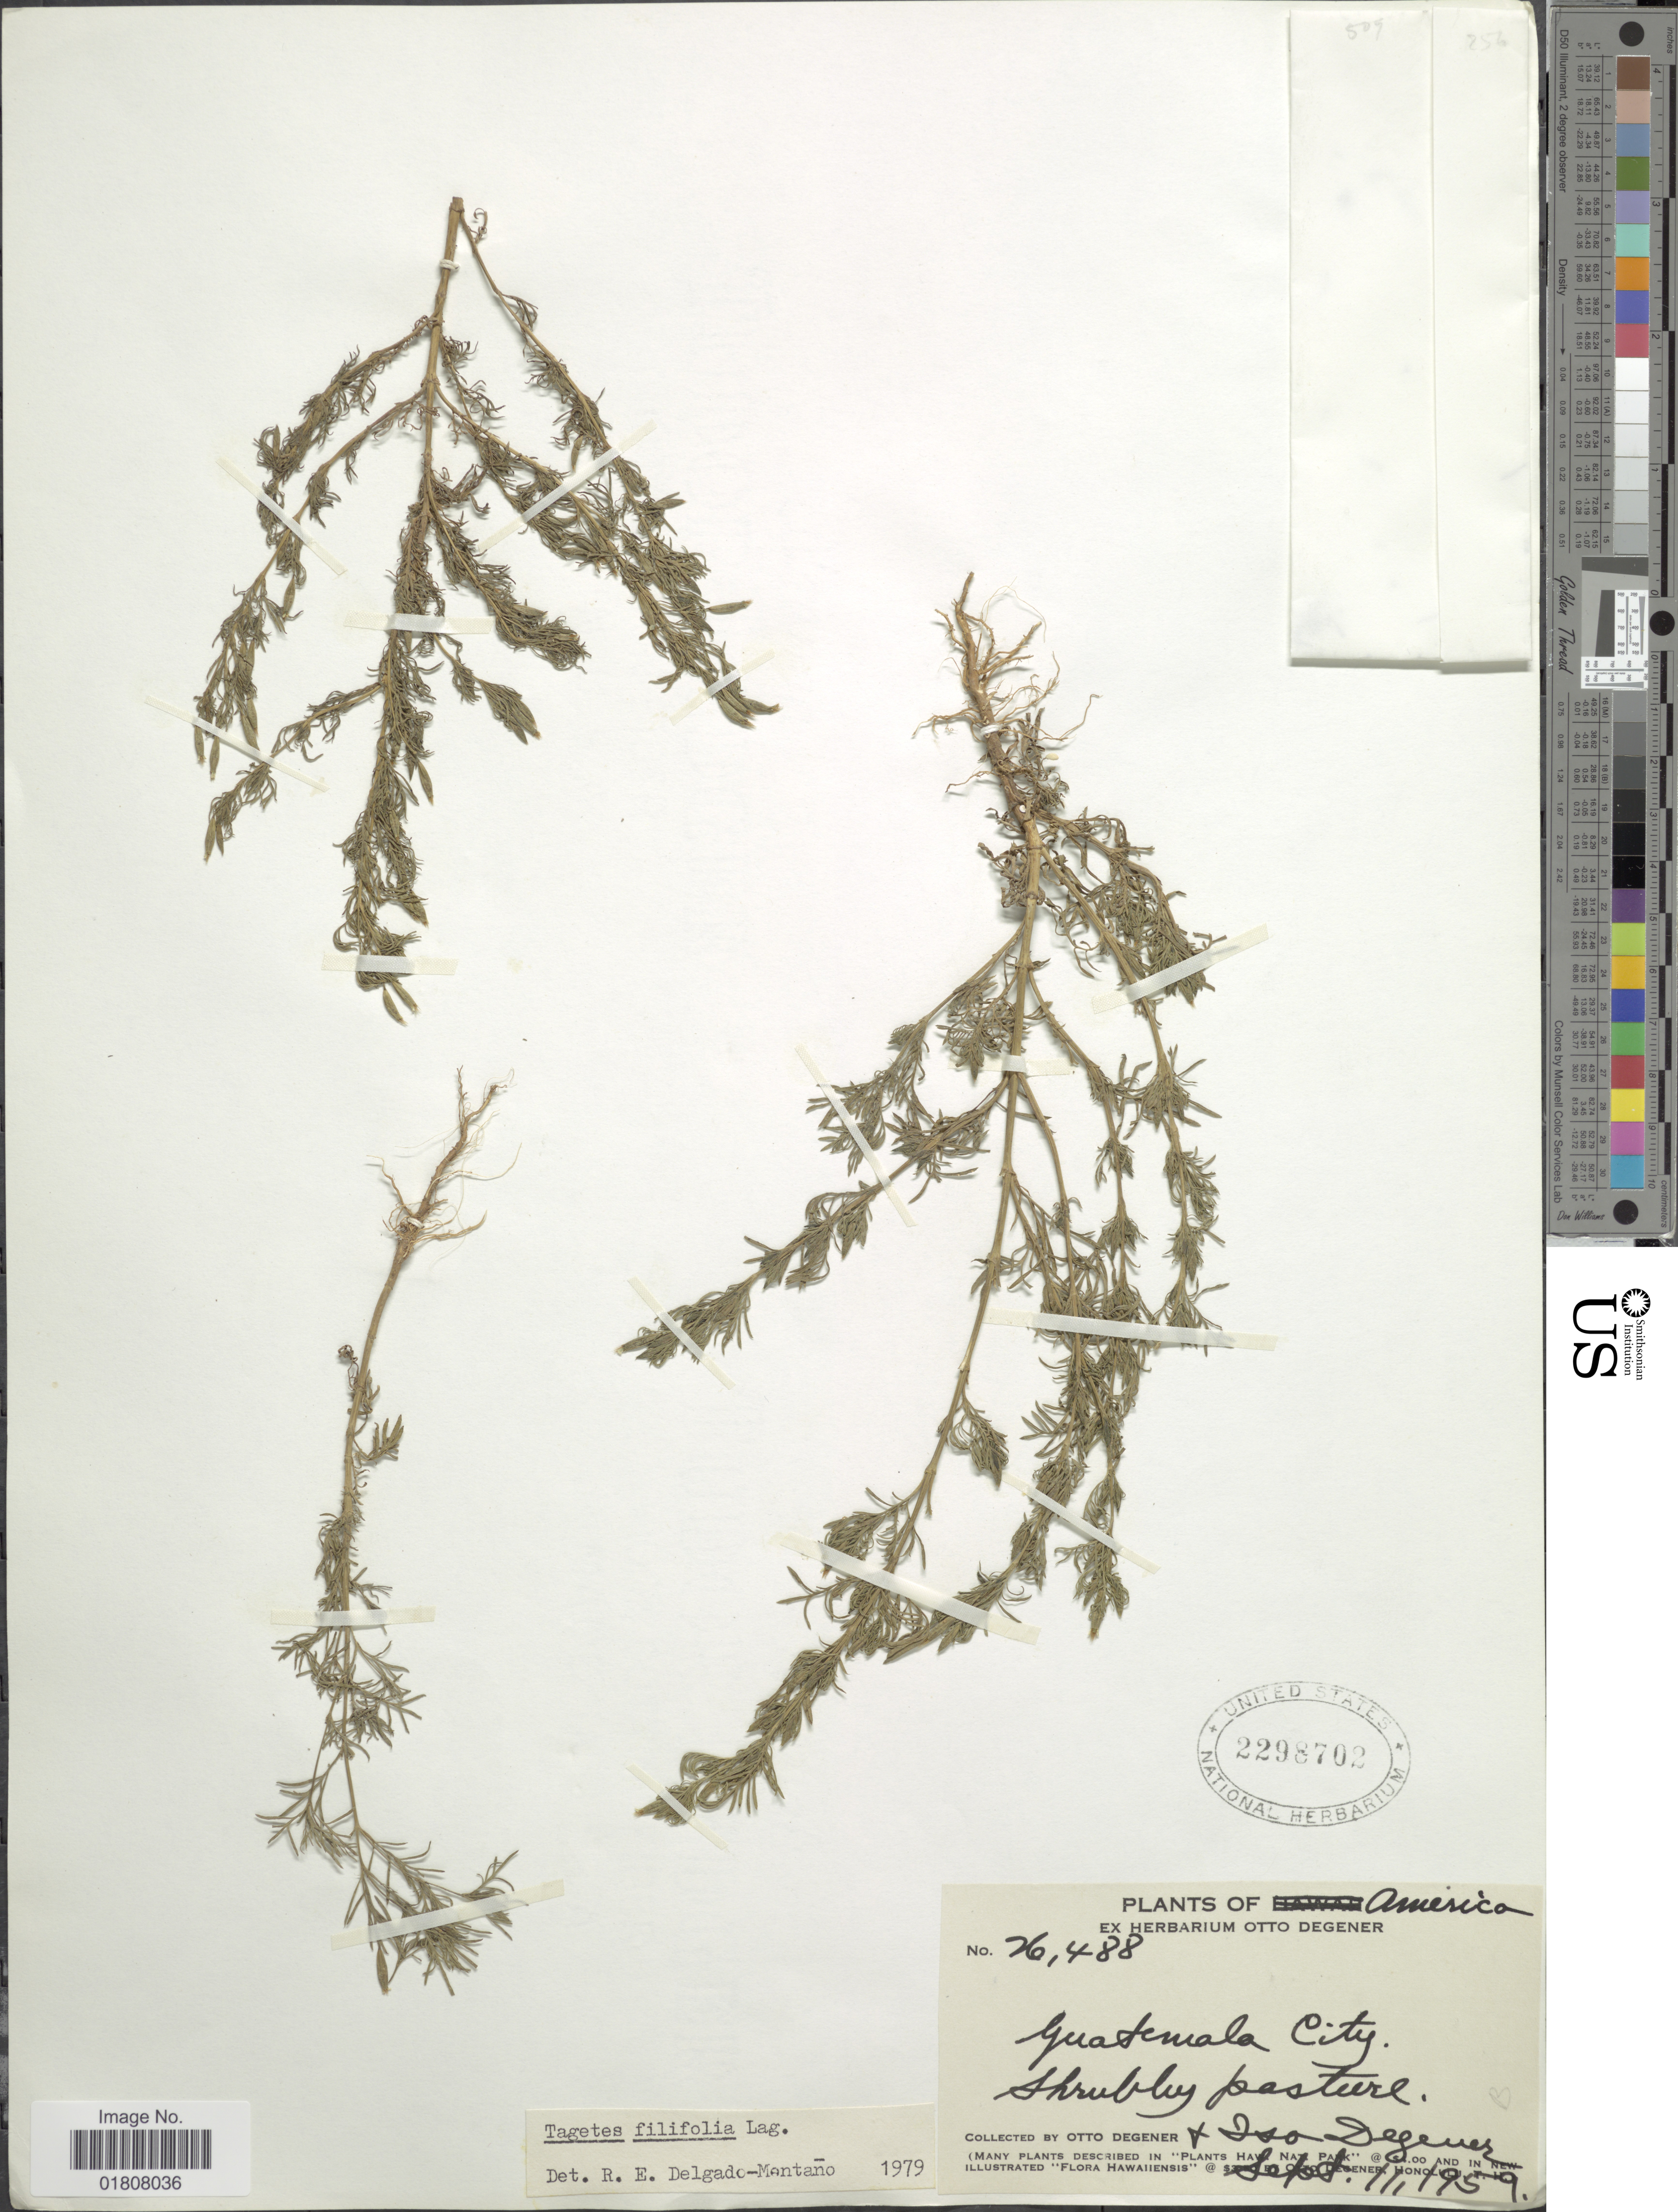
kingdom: Plantae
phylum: Tracheophyta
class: Magnoliopsida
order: Asterales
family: Asteraceae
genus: Tagetes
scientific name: Tagetes filifolia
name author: Lag.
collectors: O. Degener & I. Degener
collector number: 26488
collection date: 1959-09-11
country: Guatemala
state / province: Guatemala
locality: America, Guatemala City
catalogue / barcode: US 2298702